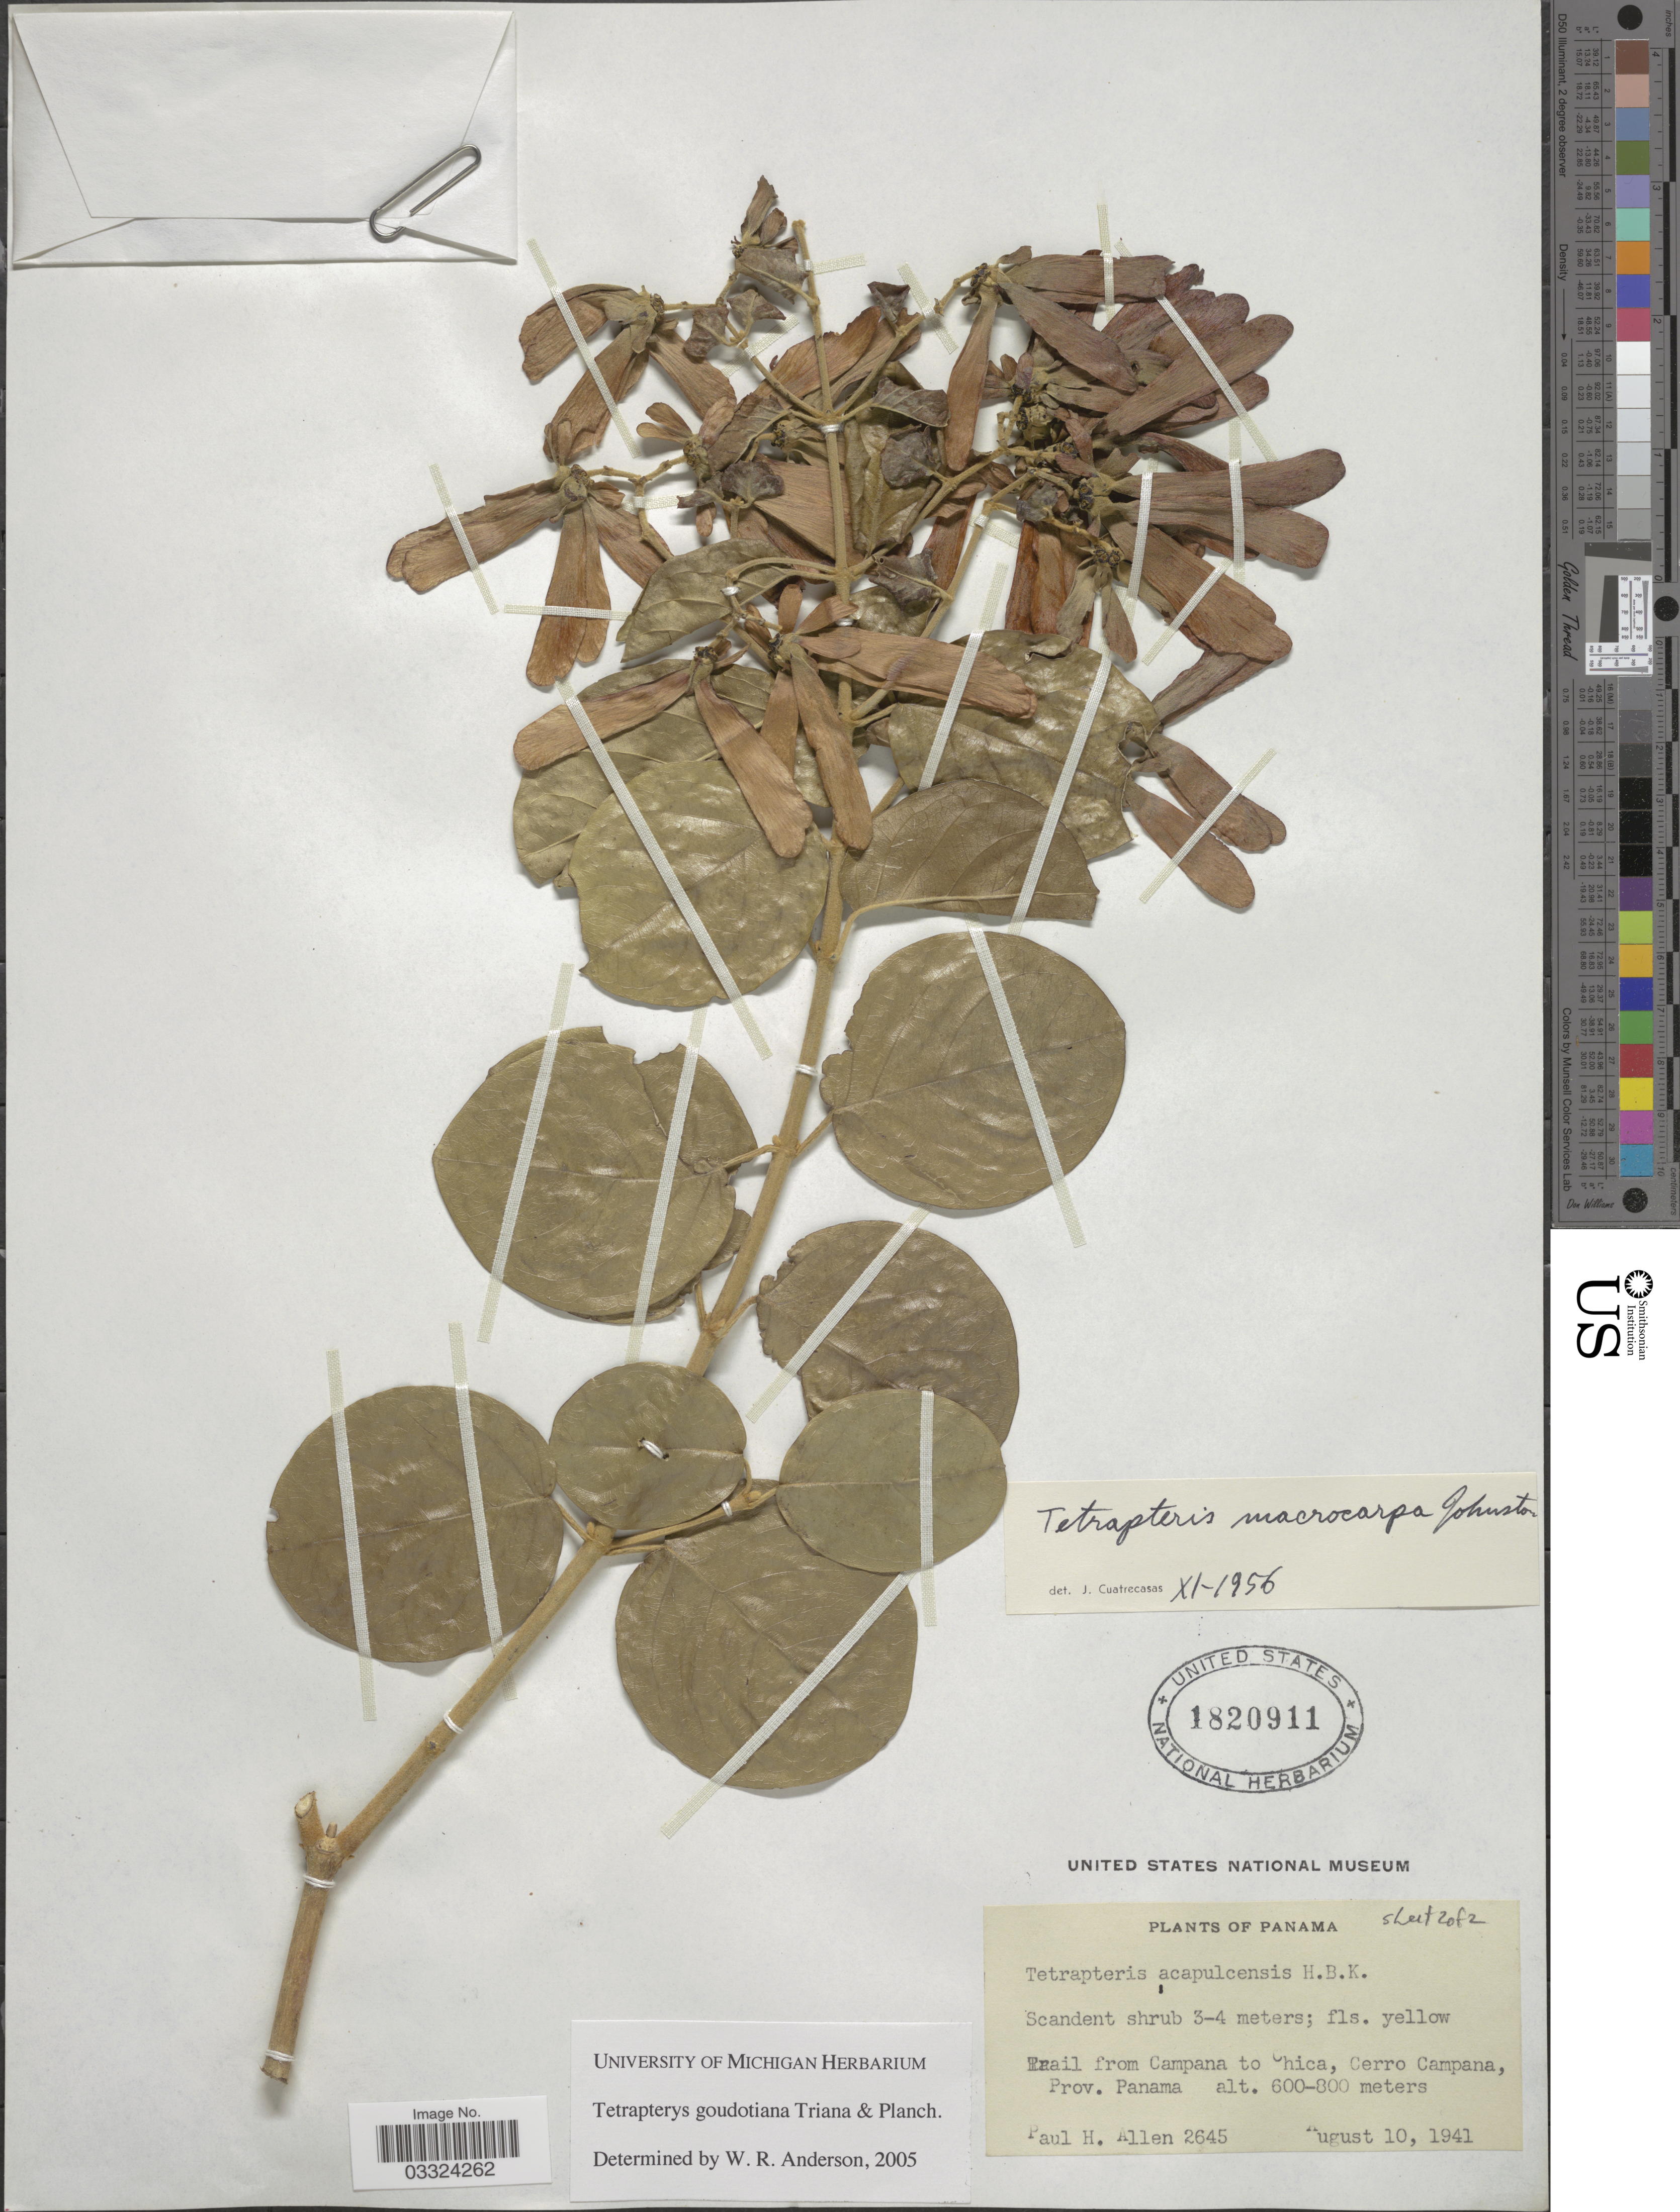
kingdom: Plantae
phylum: Tracheophyta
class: Magnoliopsida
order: Malpighiales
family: Malpighiaceae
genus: Tetrapterys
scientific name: Tetrapterys goudotiana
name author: Triana & Planch.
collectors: P. H. Allen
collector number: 2645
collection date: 1941-08-10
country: Panama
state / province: Panamá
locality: Trail from Campana to Chica, Cerro Campana.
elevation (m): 600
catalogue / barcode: US 1820911